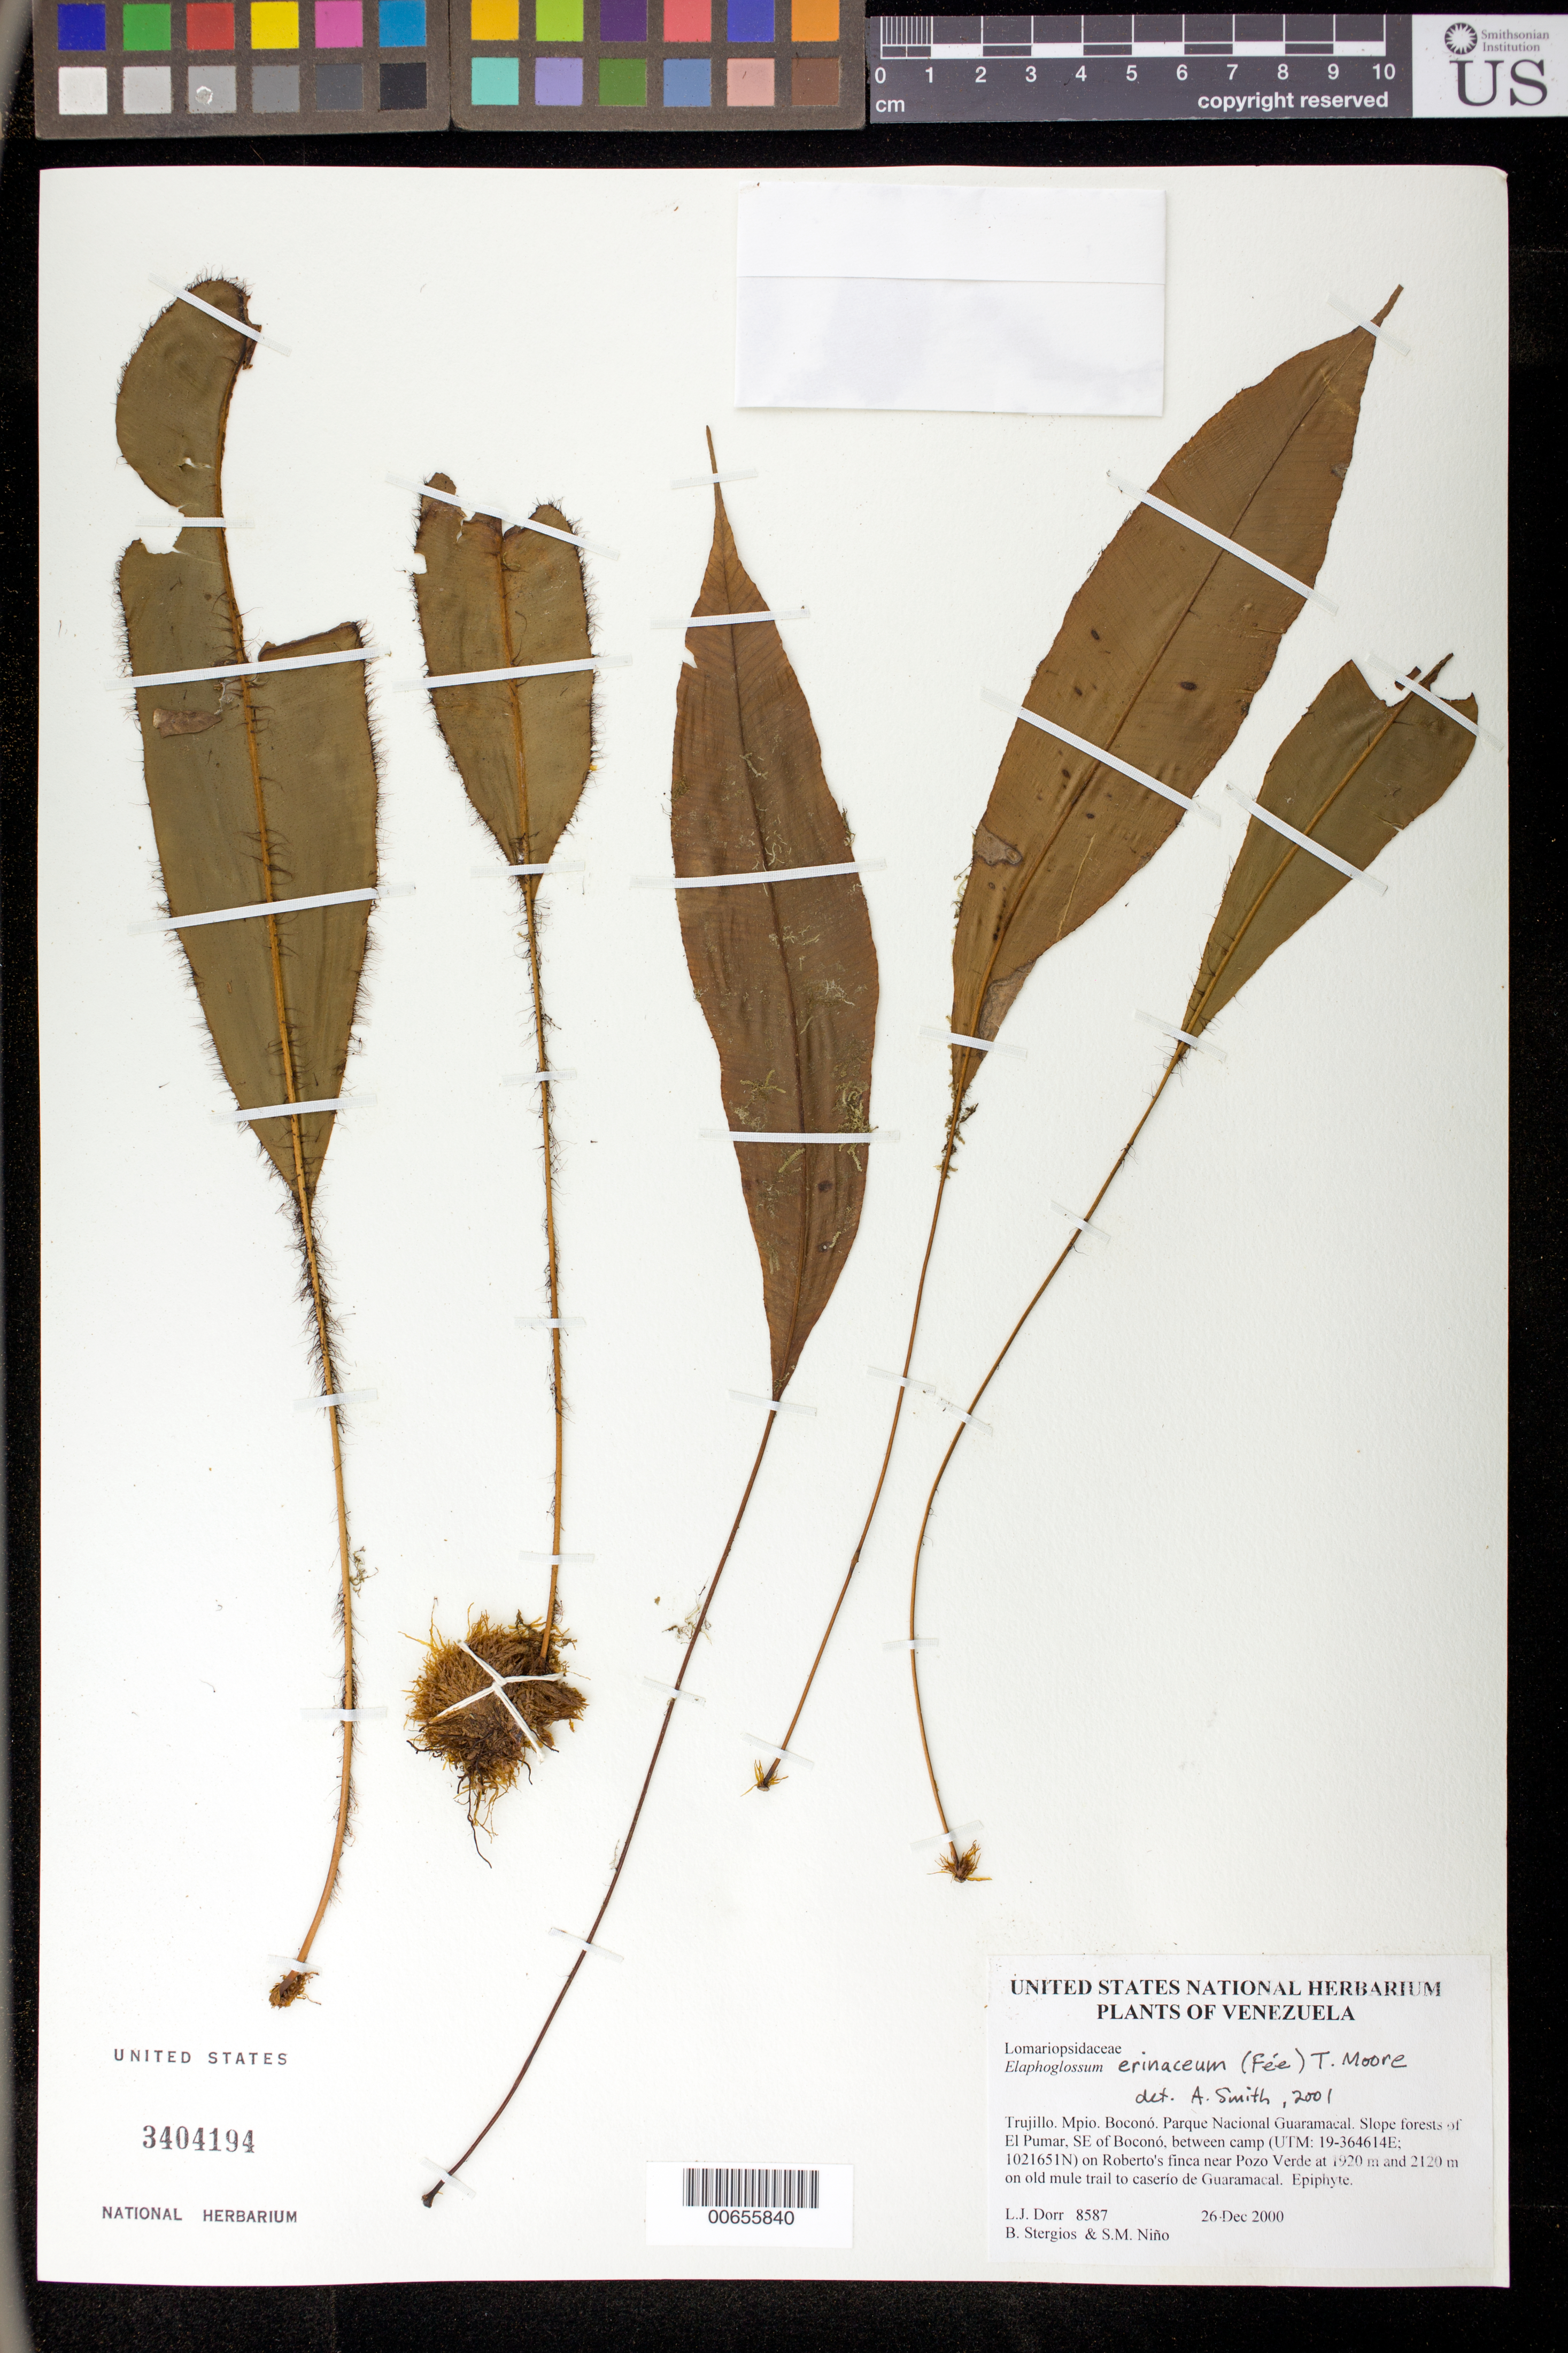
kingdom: Plantae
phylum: Tracheophyta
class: Polypodiopsida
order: Polypodiales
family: Dryopteridaceae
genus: Elaphoglossum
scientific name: Elaphoglossum erinaceum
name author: (Fée) T. Moore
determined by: Smith, Alan R., (UC)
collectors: L. J. Dorr, B. G. Stergios & S. M. Niño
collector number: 8587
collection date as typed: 26 Dec 2000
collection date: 2000-12-26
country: Venezuela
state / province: Trujillo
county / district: Boconó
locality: Parque Nacional Guaramacal. El Pumar, SE of Boconó, between camp on Roberto's finca near Pozo Verde at 1920 m and 2120 m on old mule trail to caserío de Guaramacal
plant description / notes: PORT, US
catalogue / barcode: US 3404194